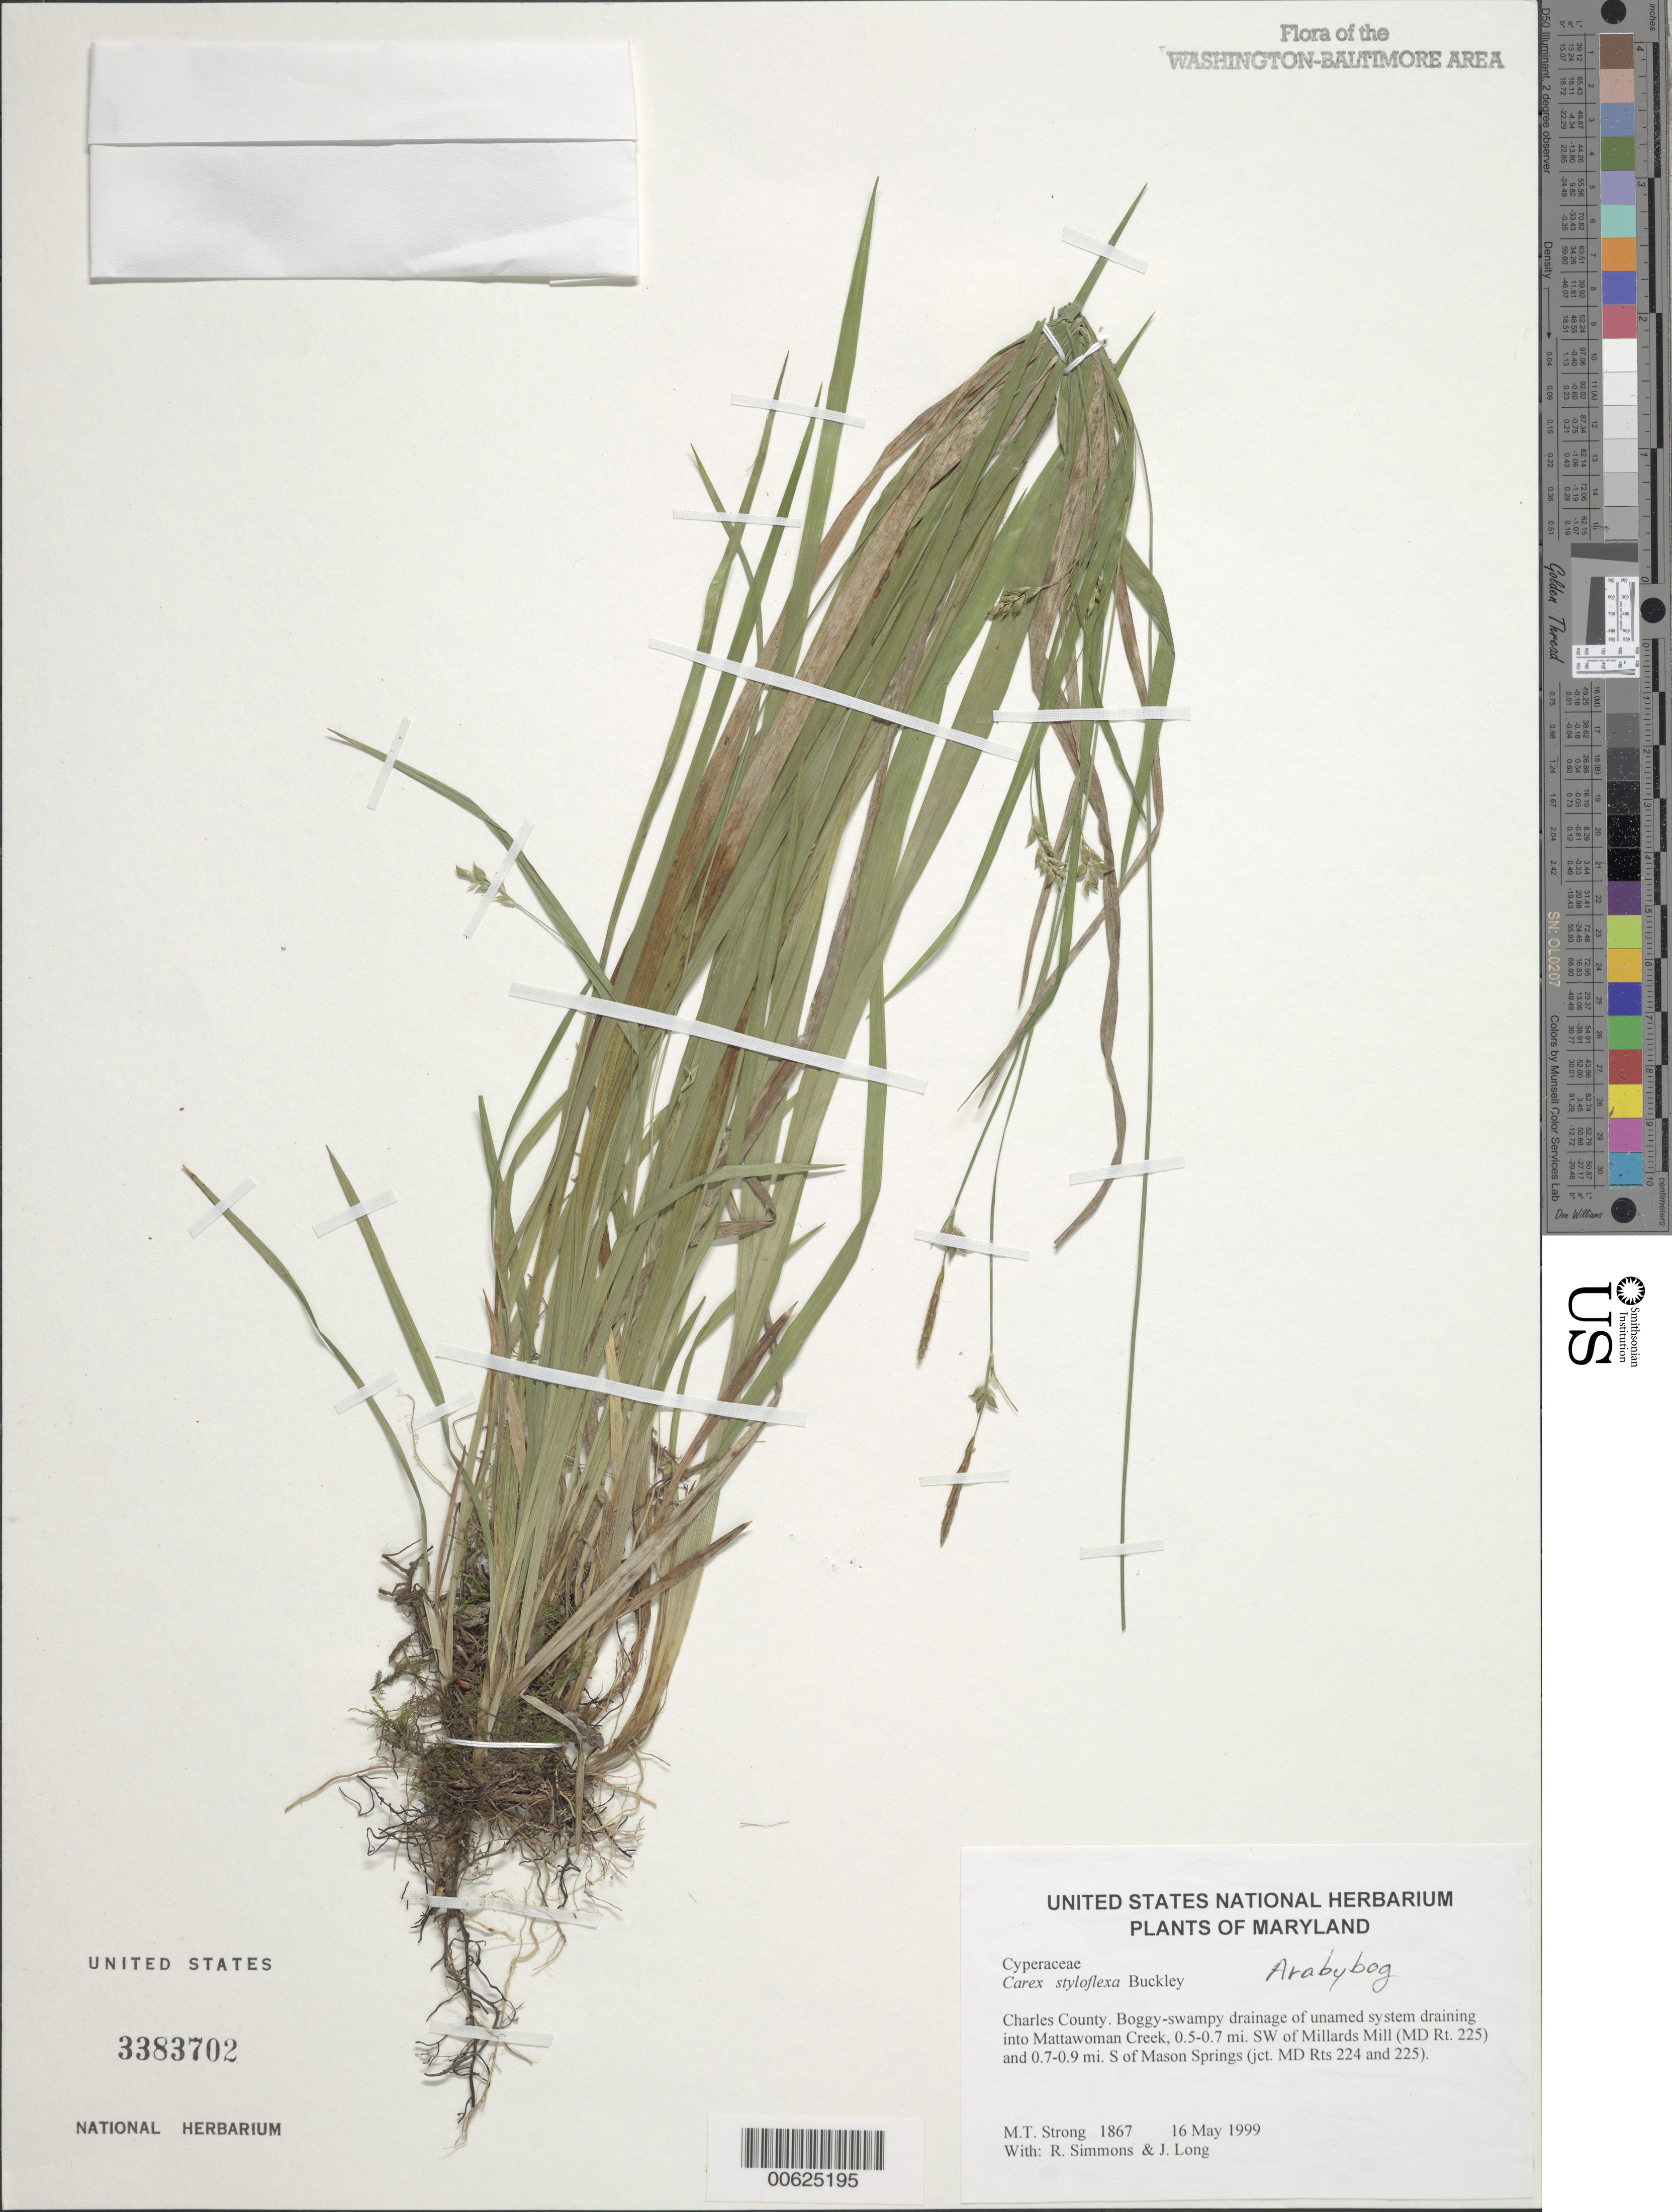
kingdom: Plantae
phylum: Tracheophyta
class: Liliopsida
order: Poales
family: Cyperaceae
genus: Carex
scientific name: Carex styloflexa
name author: Buckley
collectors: M. T. Strong, R. Simmons & J. Long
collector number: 1867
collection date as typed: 16 May 1999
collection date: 1999-05-16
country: United States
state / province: Maryland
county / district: Charles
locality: Boggy-swampy drainage of unamed system draining into Mattawoman Creek, 0.5-0.7 mi. SW of Millards Mill (MD Rt. 225) and 0.7-0.9 mi. S of Mason Springs (jct. MD Rts 224 and 225).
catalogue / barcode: US 3383702